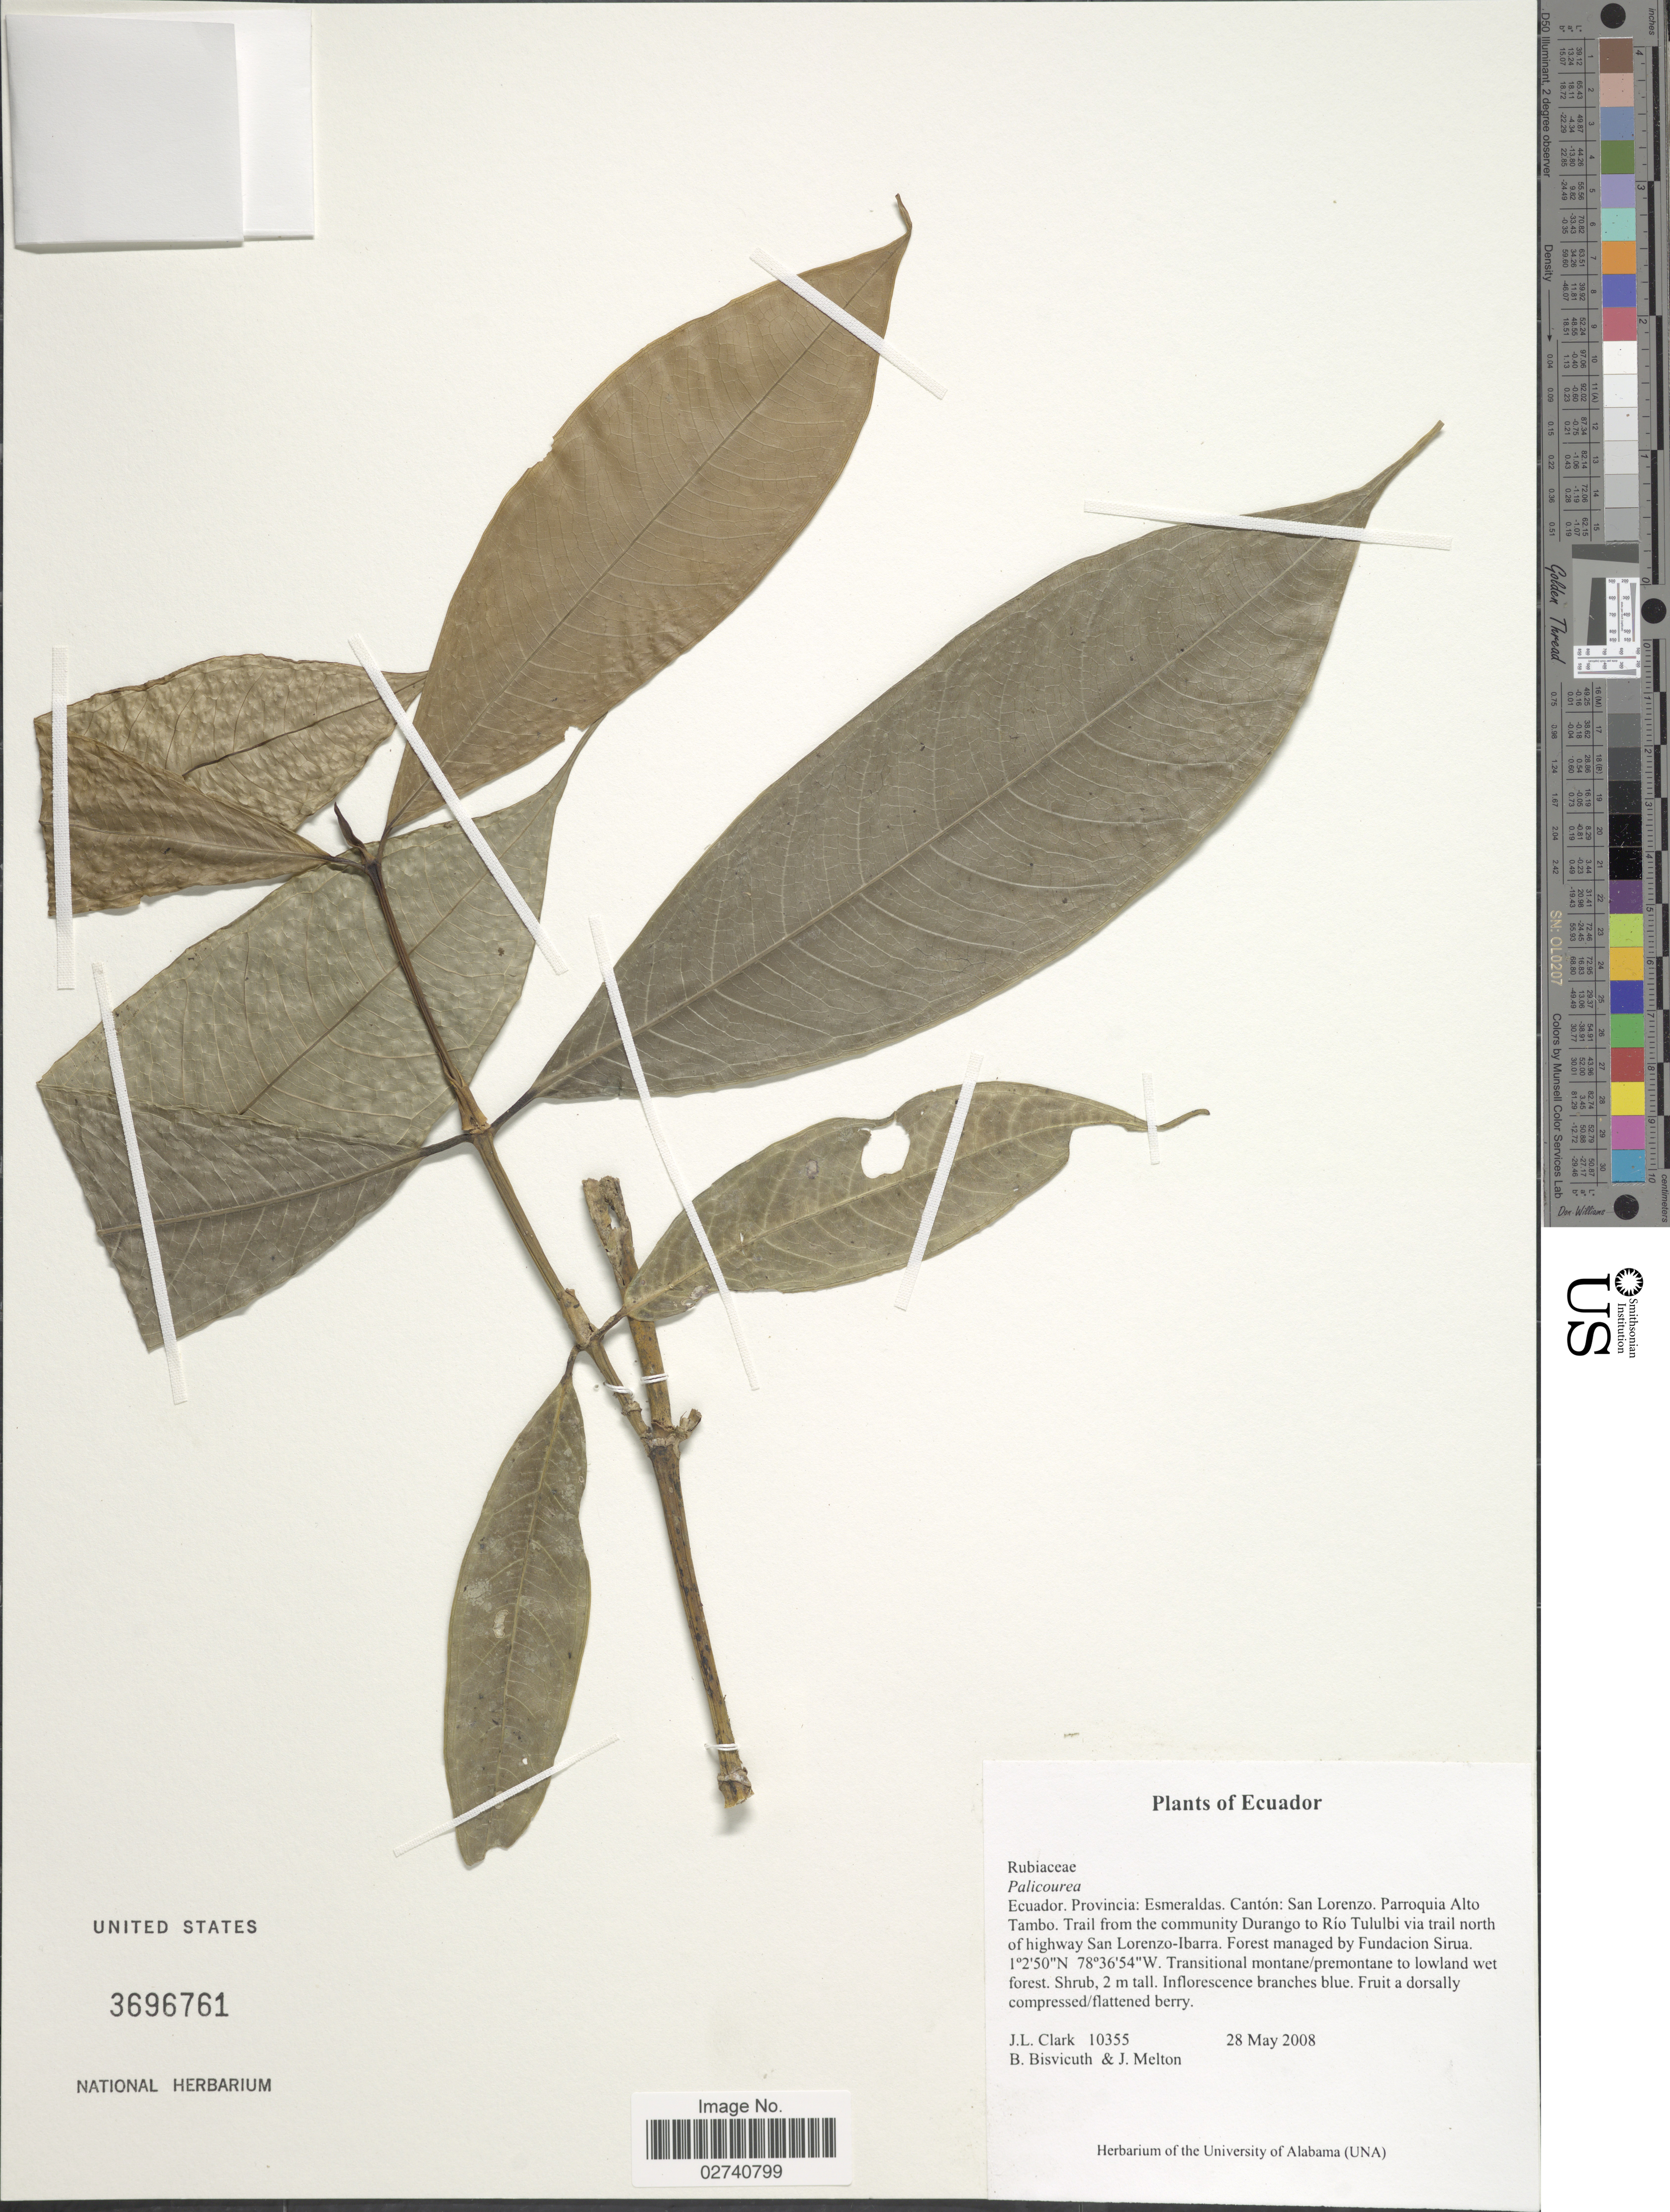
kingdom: Plantae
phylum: Tracheophyta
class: Magnoliopsida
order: Gentianales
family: Rubiaceae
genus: Palicourea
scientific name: Palicourea sp.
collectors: J. L. Clark, B. Bisvicuth & J. Melton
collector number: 10355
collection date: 2008-05-28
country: Ecuador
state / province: Esmeraldas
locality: Canton: San Lorenzo, Parroquia Alto Tambo. Trail from the community Durango to Rio Tululbi via trail north of highway San Lorenzo-Ibarra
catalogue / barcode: US 3696761